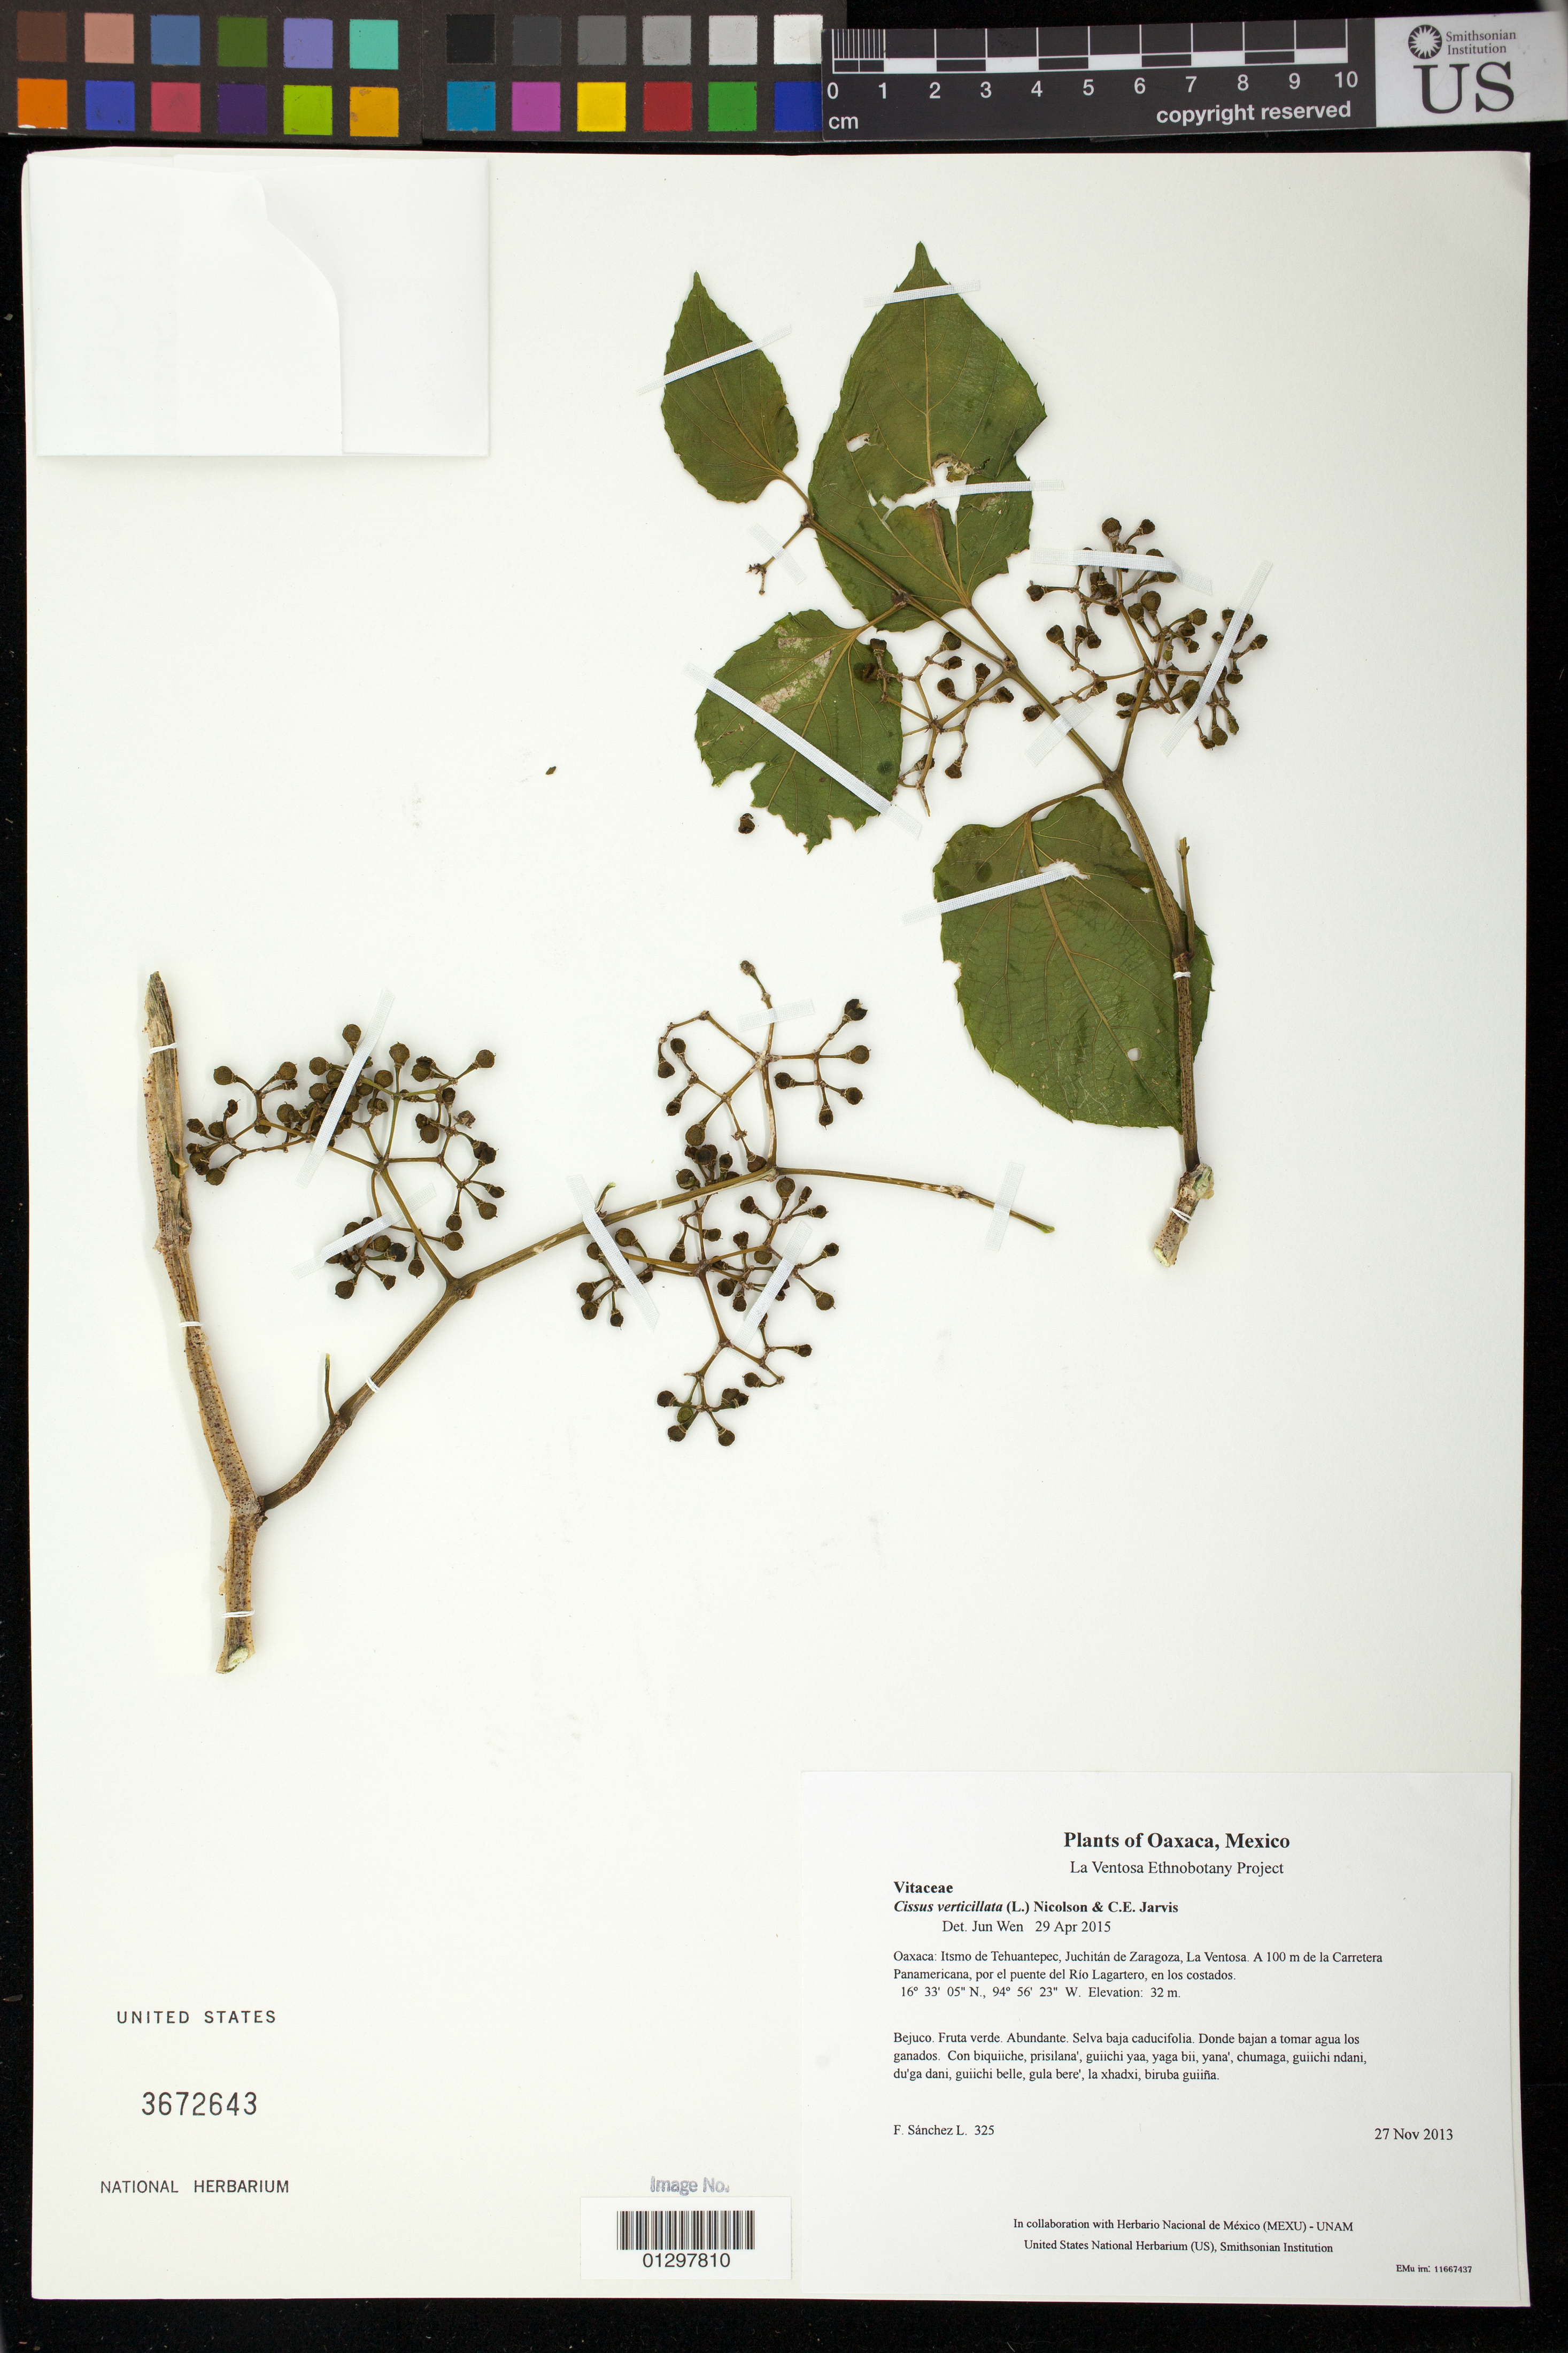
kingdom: Plantae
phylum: Tracheophyta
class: Magnoliopsida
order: Vitales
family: Vitaceae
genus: Cissus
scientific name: Cissus verticillata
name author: (L.) Nicolson & C.E. Jarvis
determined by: Wen, Jun, (BOT), Smithsonian Institution - National Museum of Natural History (UNITED STATES)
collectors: F. Sánchez L.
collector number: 325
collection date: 2013-11-27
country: Mexico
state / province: Oaxaca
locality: Itsmo de Tehuantepec, Juchitán de Zaragoza, La Ventosa. A 100 m de la Carretera Panamericana, por el puente del Río Lagartero, en los costados.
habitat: Selva baja caducifolia. Donde bajan a tomar agua los ganados.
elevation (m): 32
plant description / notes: JEBOT, MEXU, SERO, US; Luba'. Cuaananaxhi naga'. Stale.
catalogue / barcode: US 3672643